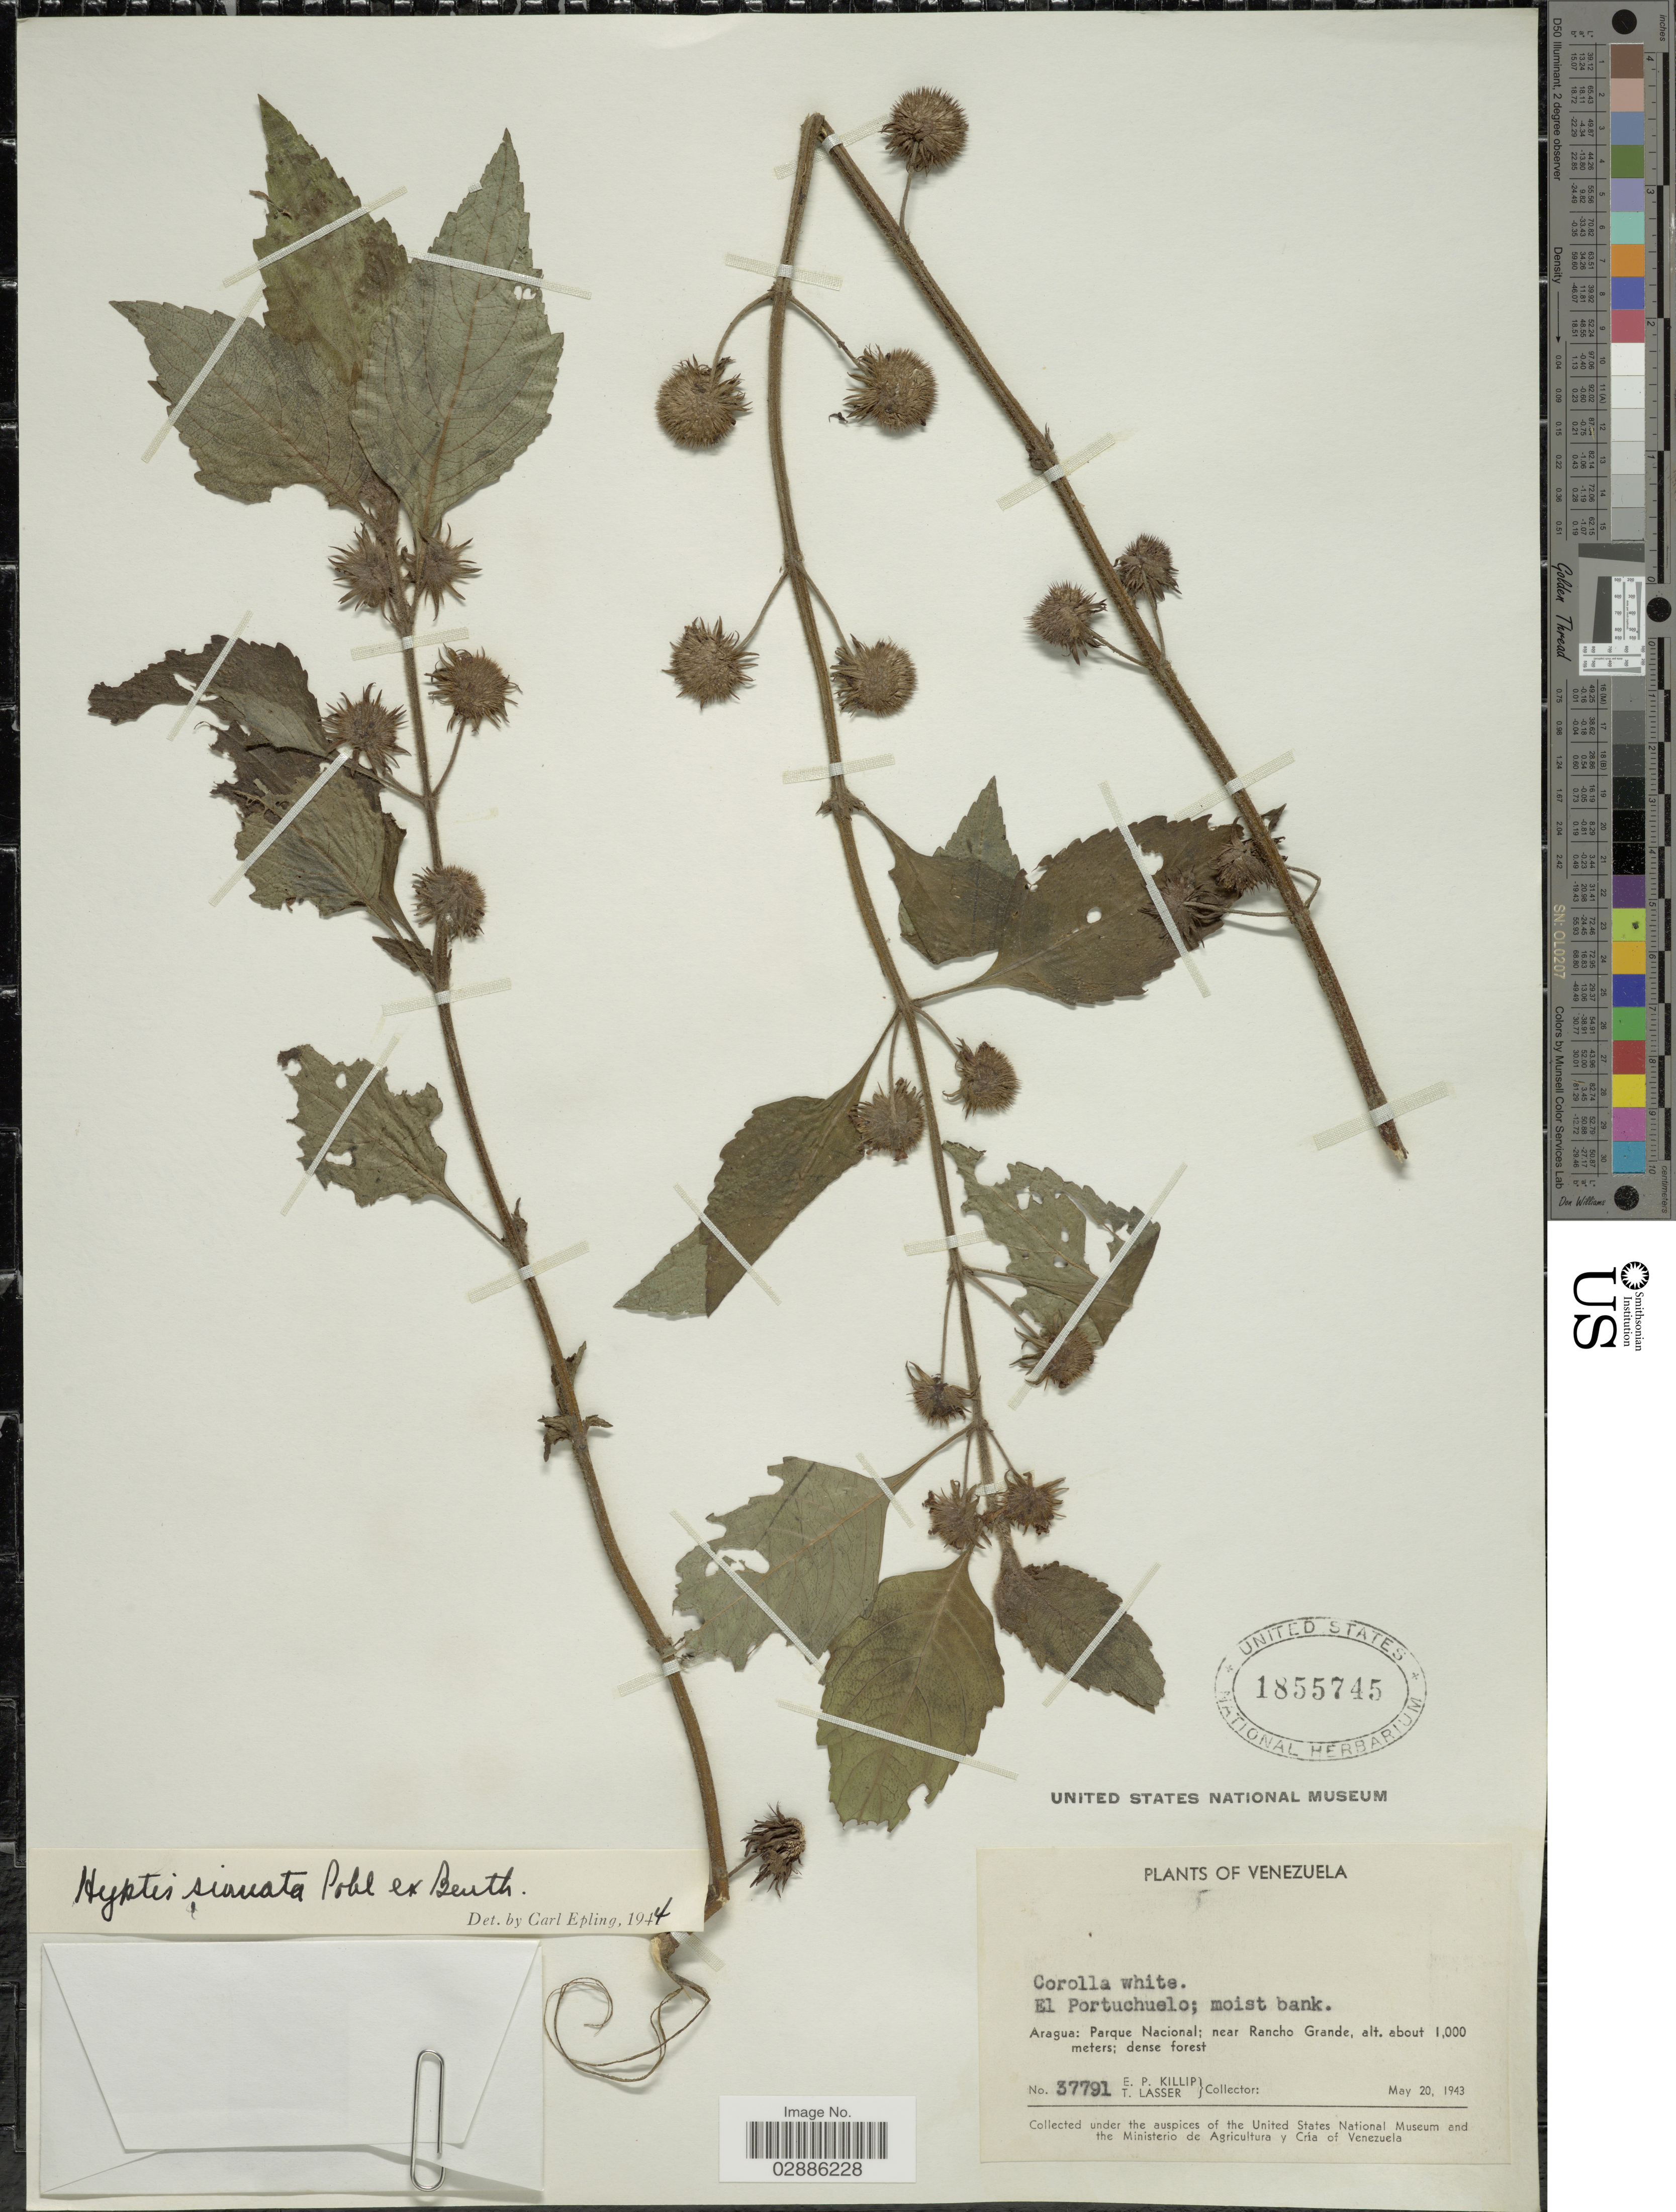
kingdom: Plantae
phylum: Tracheophyta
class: Magnoliopsida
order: Lamiales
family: Lamiaceae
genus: Hyptis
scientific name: Hyptis sinuata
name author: Pohl ex Benth.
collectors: E. P. Killip & T. Lasser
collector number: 37791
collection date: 1943-05-20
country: Venezuela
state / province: Aragua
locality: Aragua: Parque Nacional: near Rancho Grande, El Portuchuelo.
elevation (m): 1000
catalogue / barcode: US 1855745